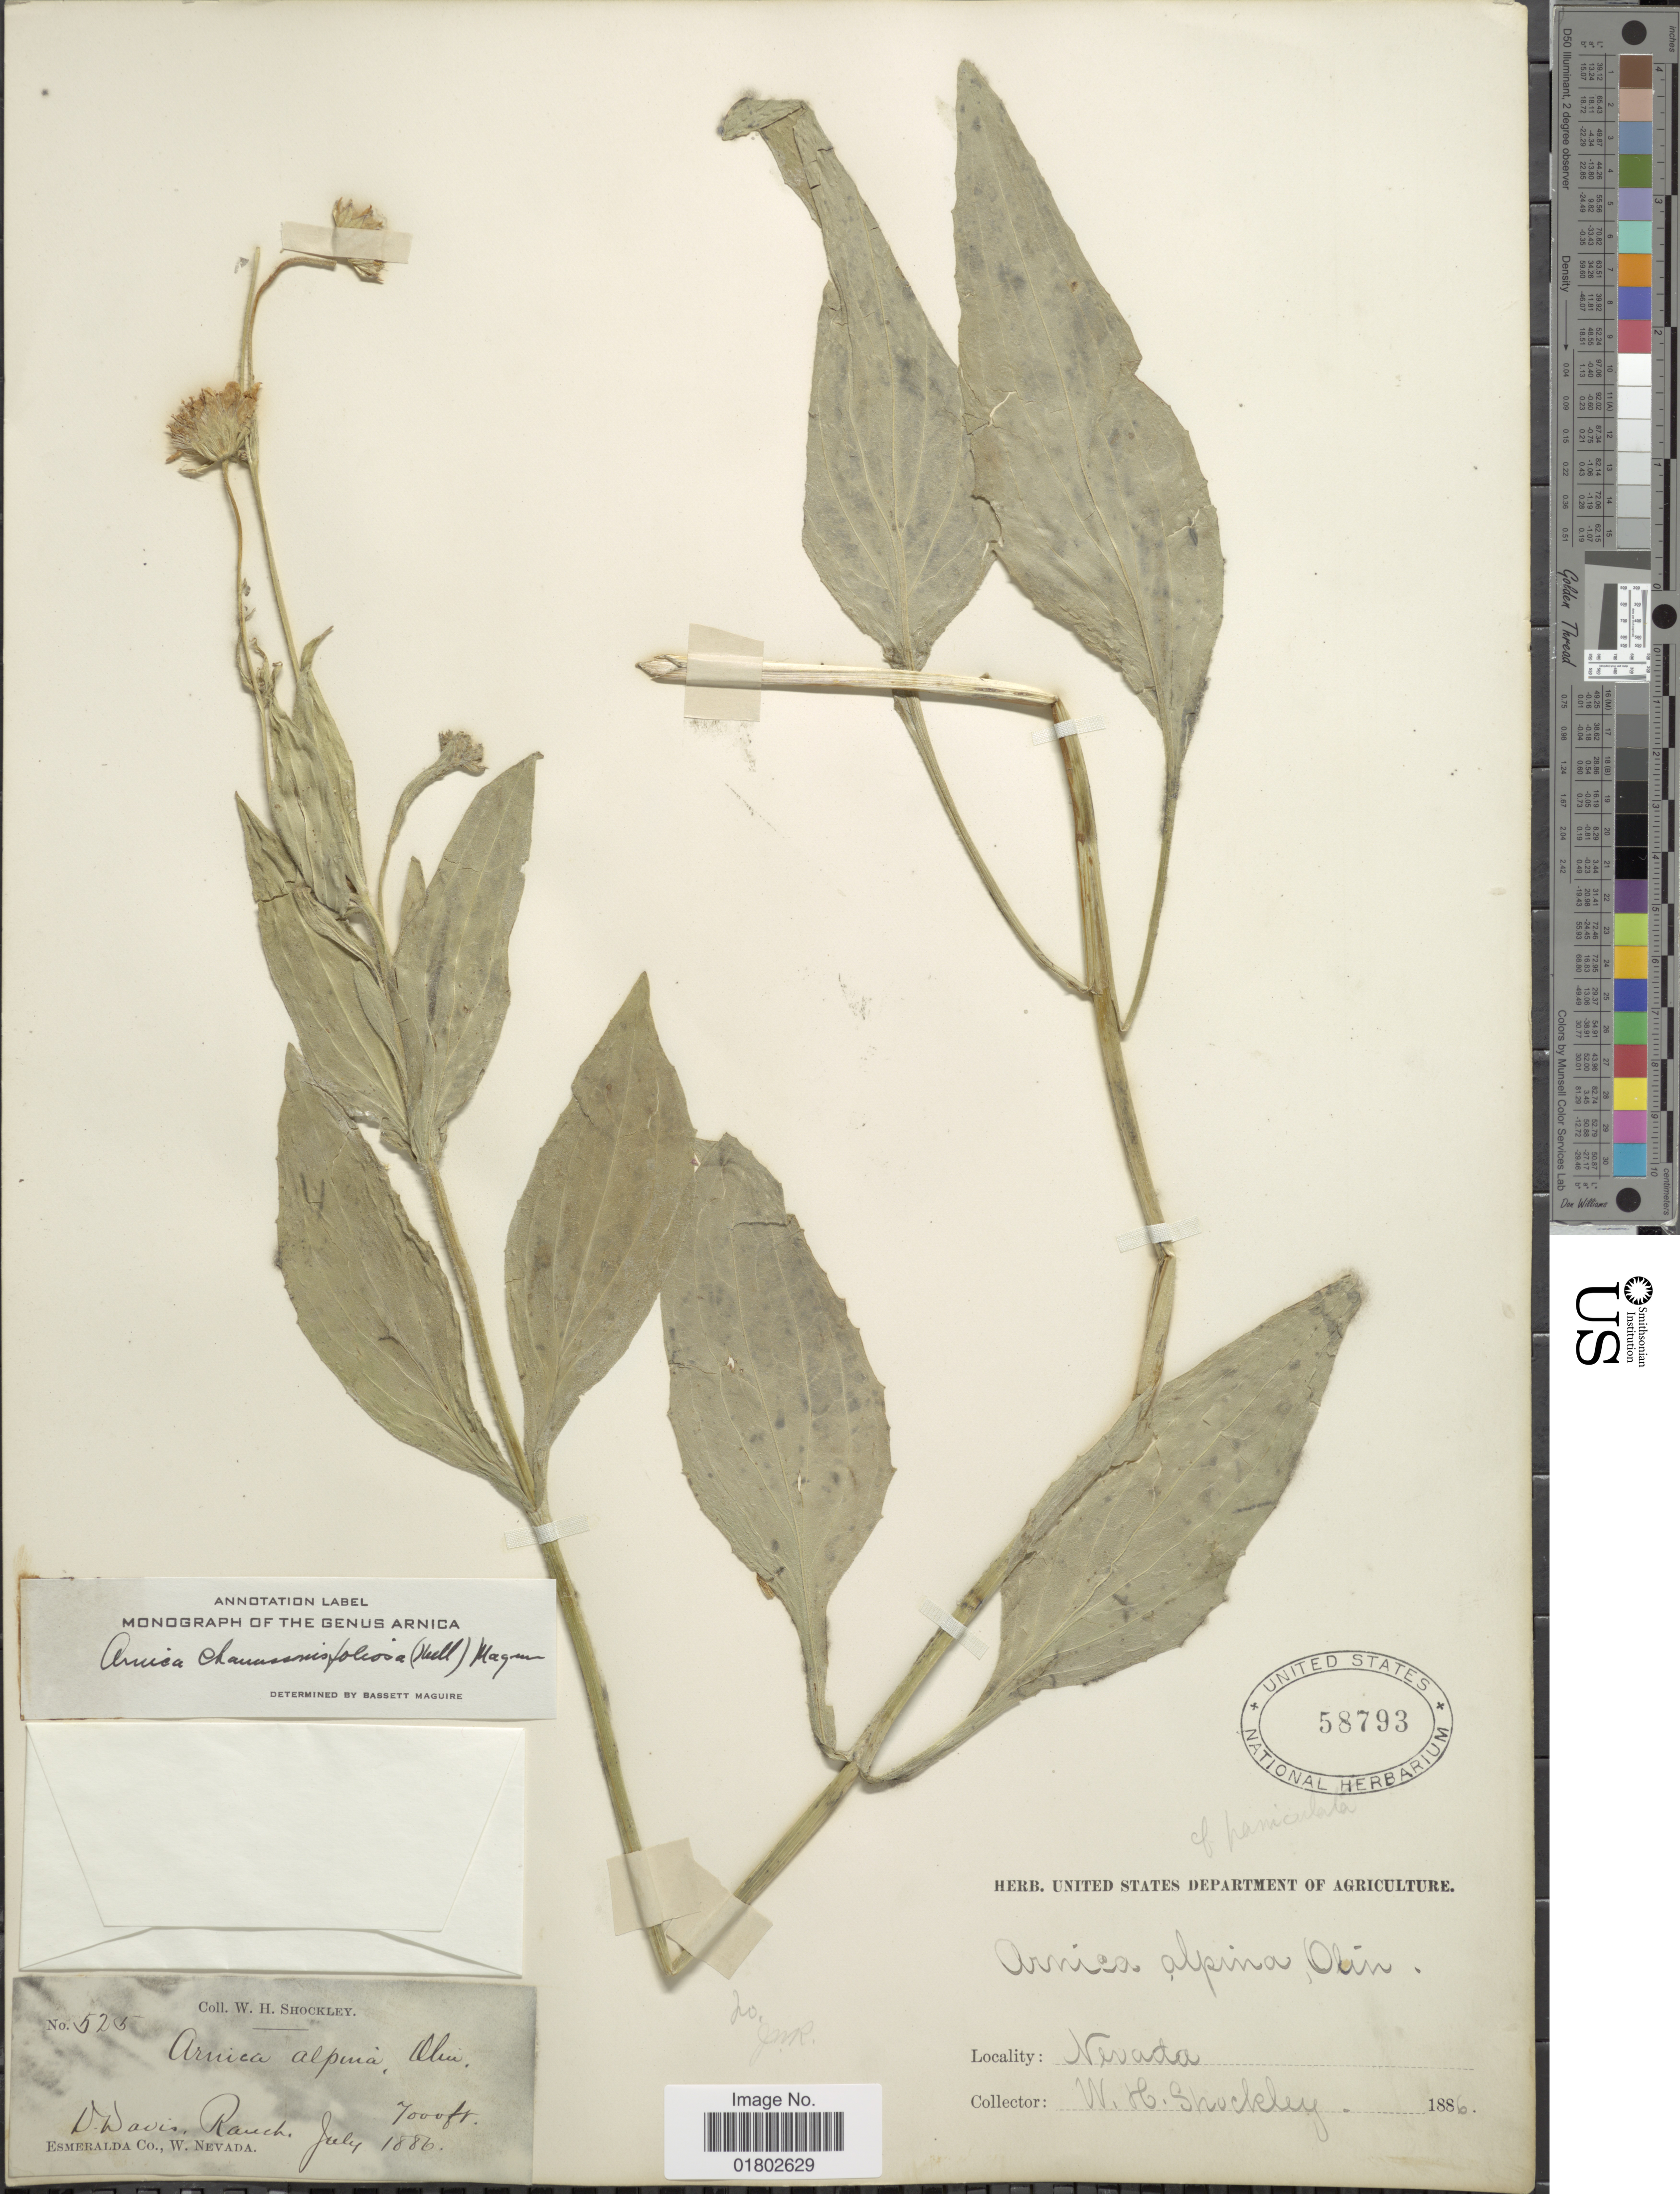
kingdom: Plantae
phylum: Tracheophyta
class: Magnoliopsida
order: Asterales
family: Asteraceae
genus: Arnica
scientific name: Arnica chamissonis subsp. foliosa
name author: (Nutt.) Maguire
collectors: W. Shockley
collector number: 525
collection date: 1886-07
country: United States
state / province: Nevada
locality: O. Davis Ranch. Esmeralda Co., W. Nevada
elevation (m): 2134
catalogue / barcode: US 58793